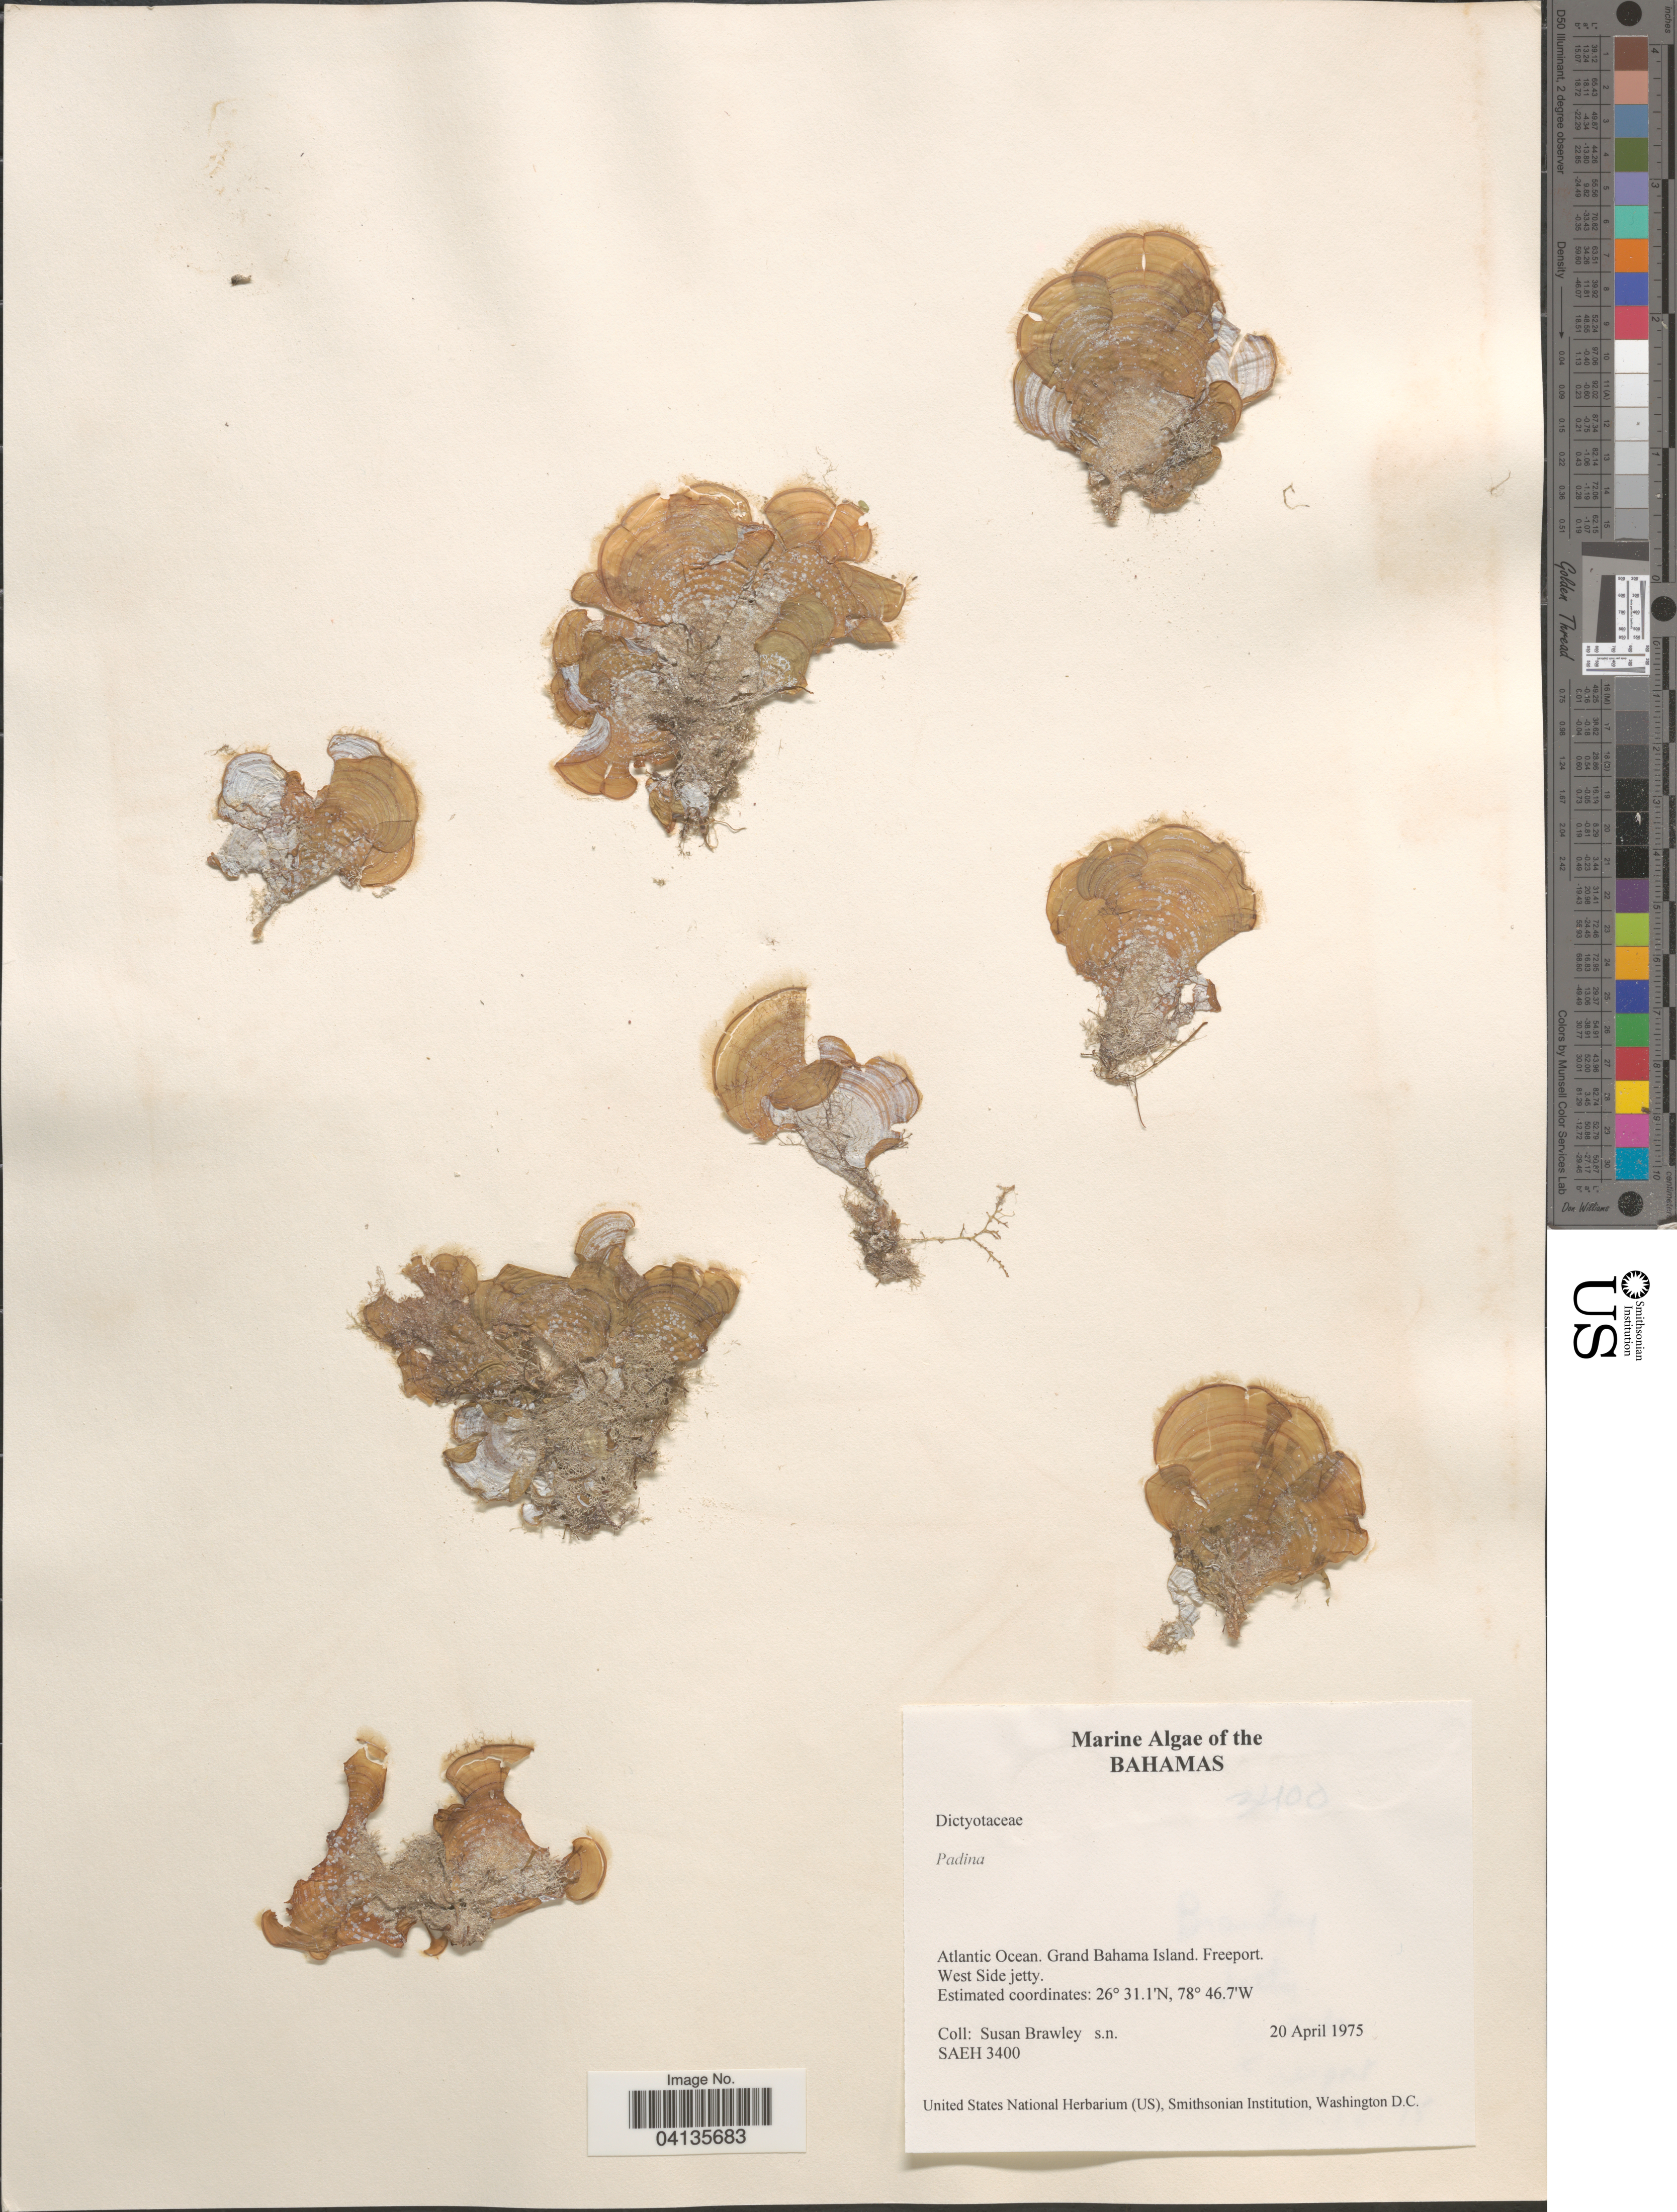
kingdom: Chromista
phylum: Ochrophyta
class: Phaeophyceae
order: Dictyotales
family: Dictyotaceae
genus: Padina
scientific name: Padina sp.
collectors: S. Brawley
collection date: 1975-04-20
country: Bahamas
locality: Atlantic Ocean. Grand Bahama Island. Freeport. West Side jetty.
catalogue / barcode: US 238698